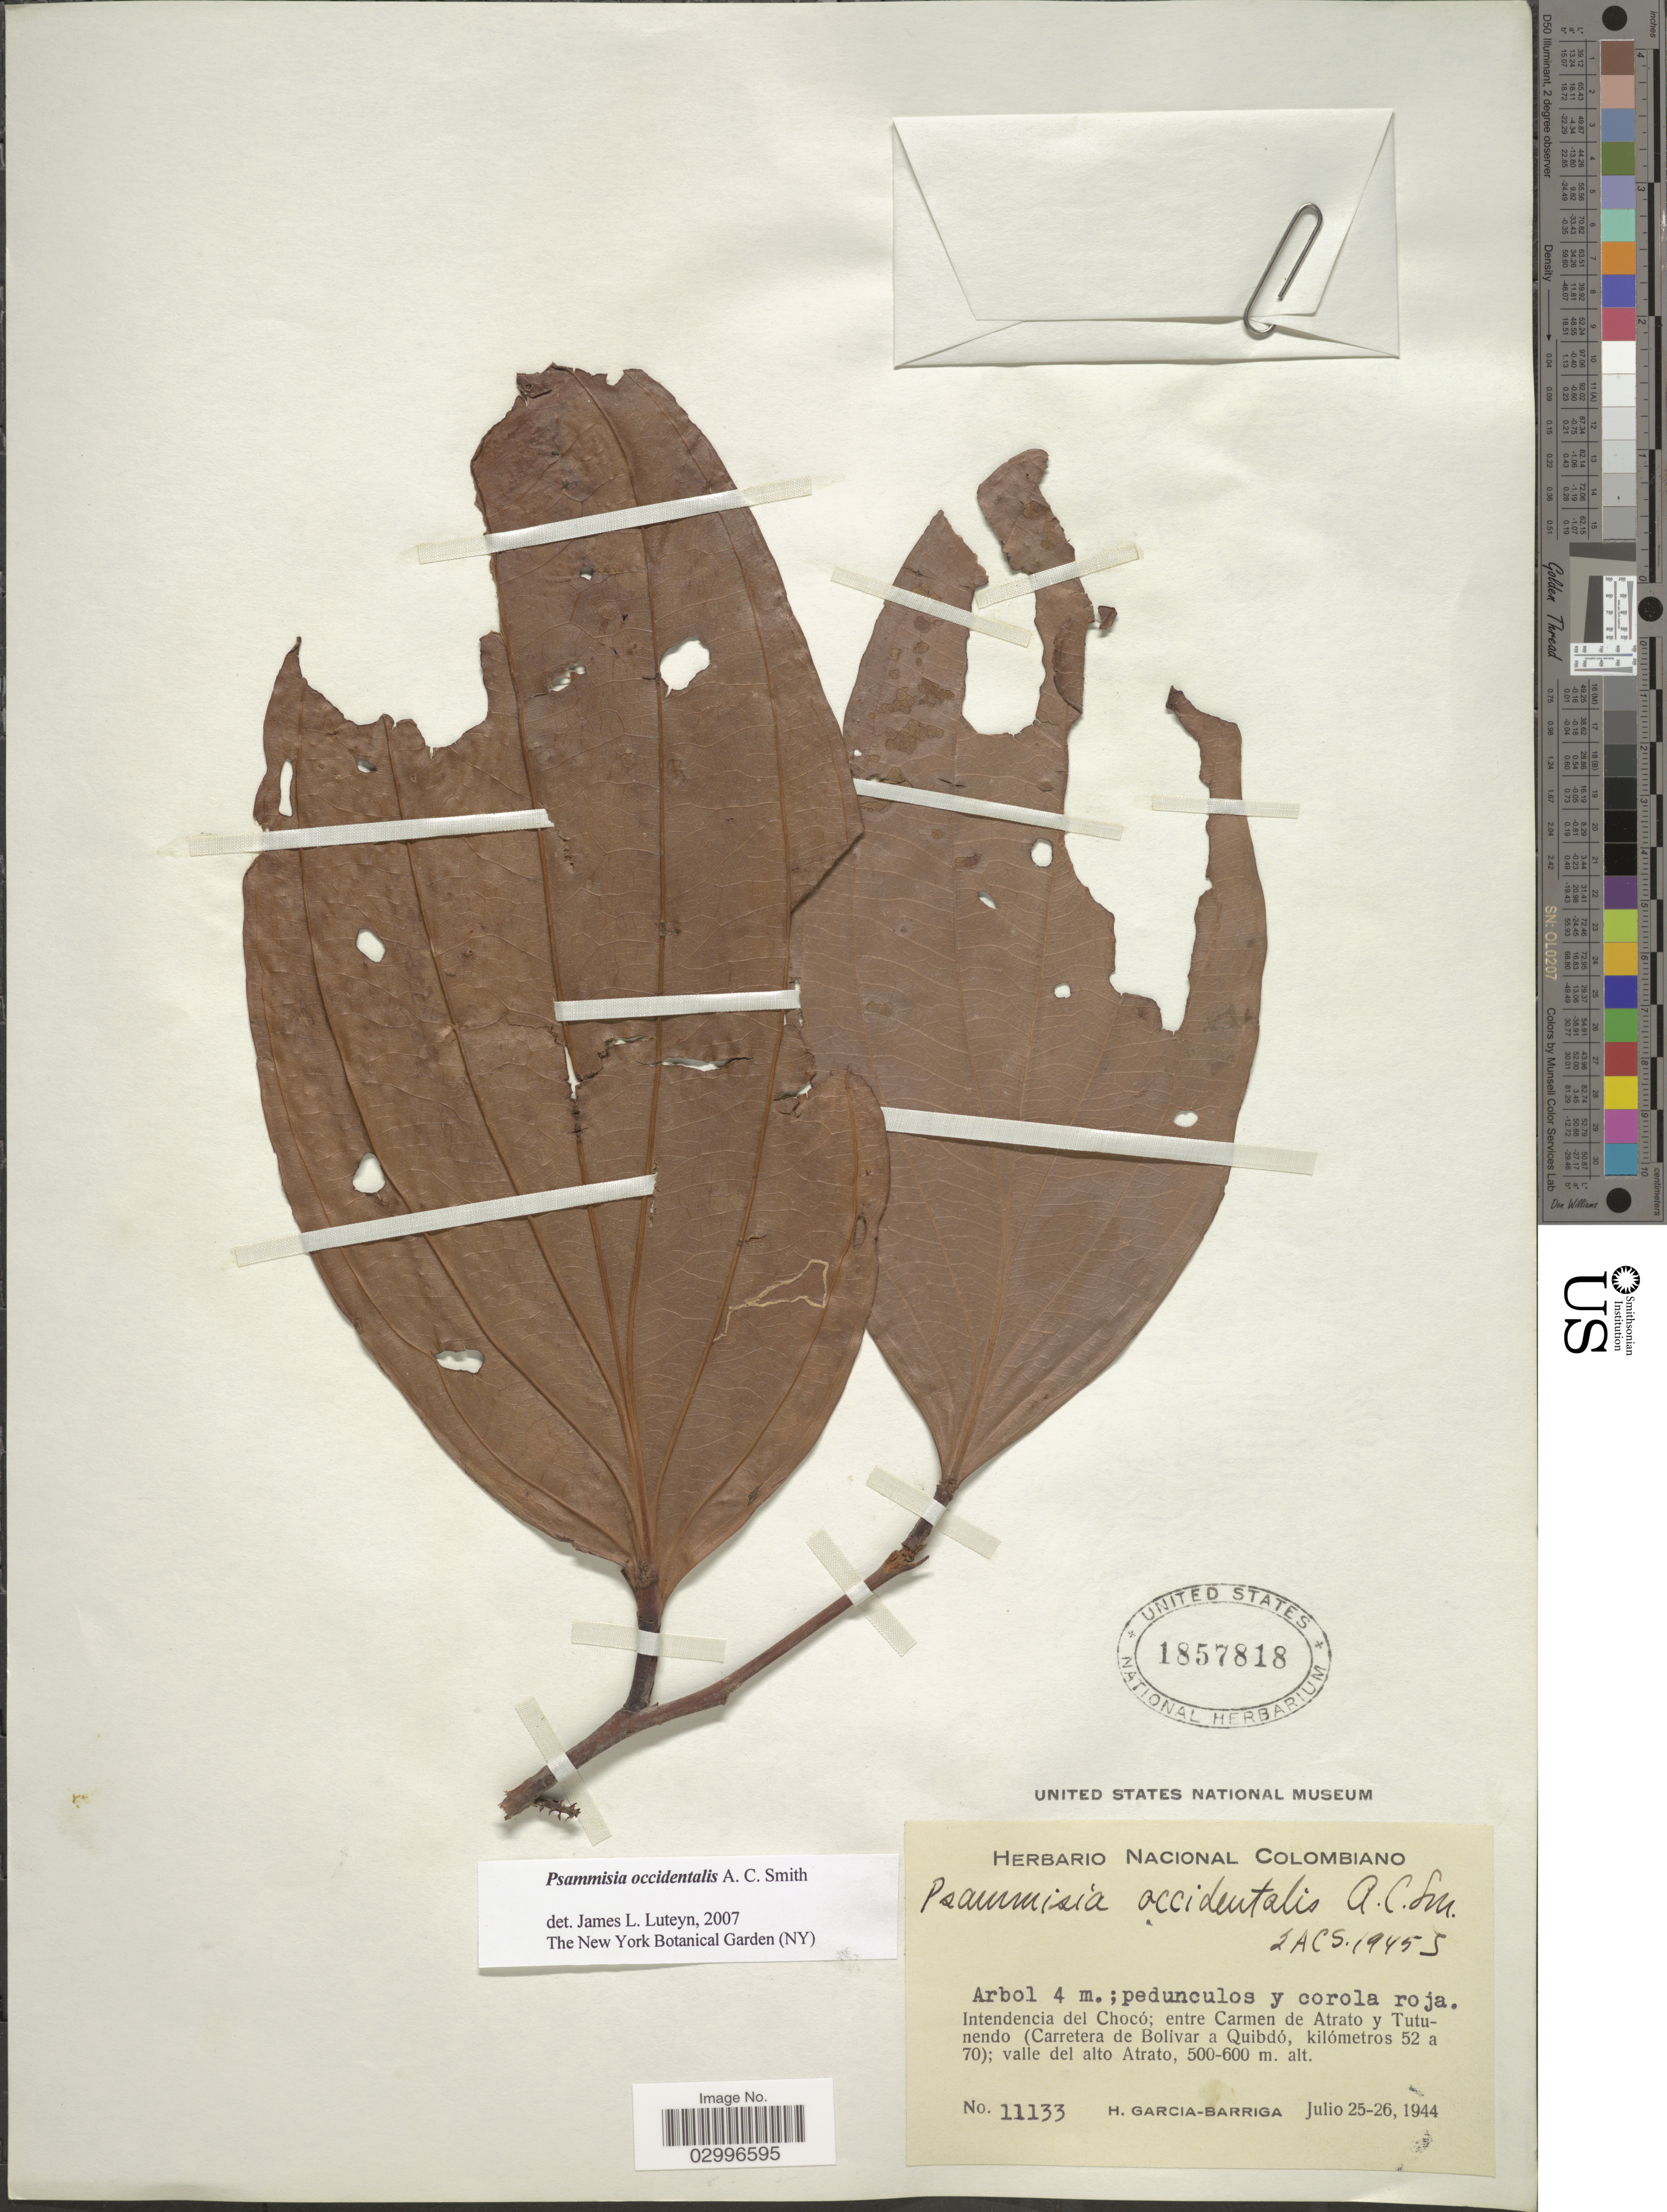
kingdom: Plantae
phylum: Tracheophyta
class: Magnoliopsida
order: Ericales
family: Ericaceae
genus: Psammisia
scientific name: Psammisia occidentalis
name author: A.C. Sm.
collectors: H. García Barriga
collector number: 11133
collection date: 1944-07-25/1944-07-26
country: Colombia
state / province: Chocó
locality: Intendencia del Chocó; entre Carmen de Atrato y Tutunendo (Carretera de Bolivar a Quibdó, kilómetros 52 a 70); valle del alto Atrato.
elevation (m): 500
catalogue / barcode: US 1857818